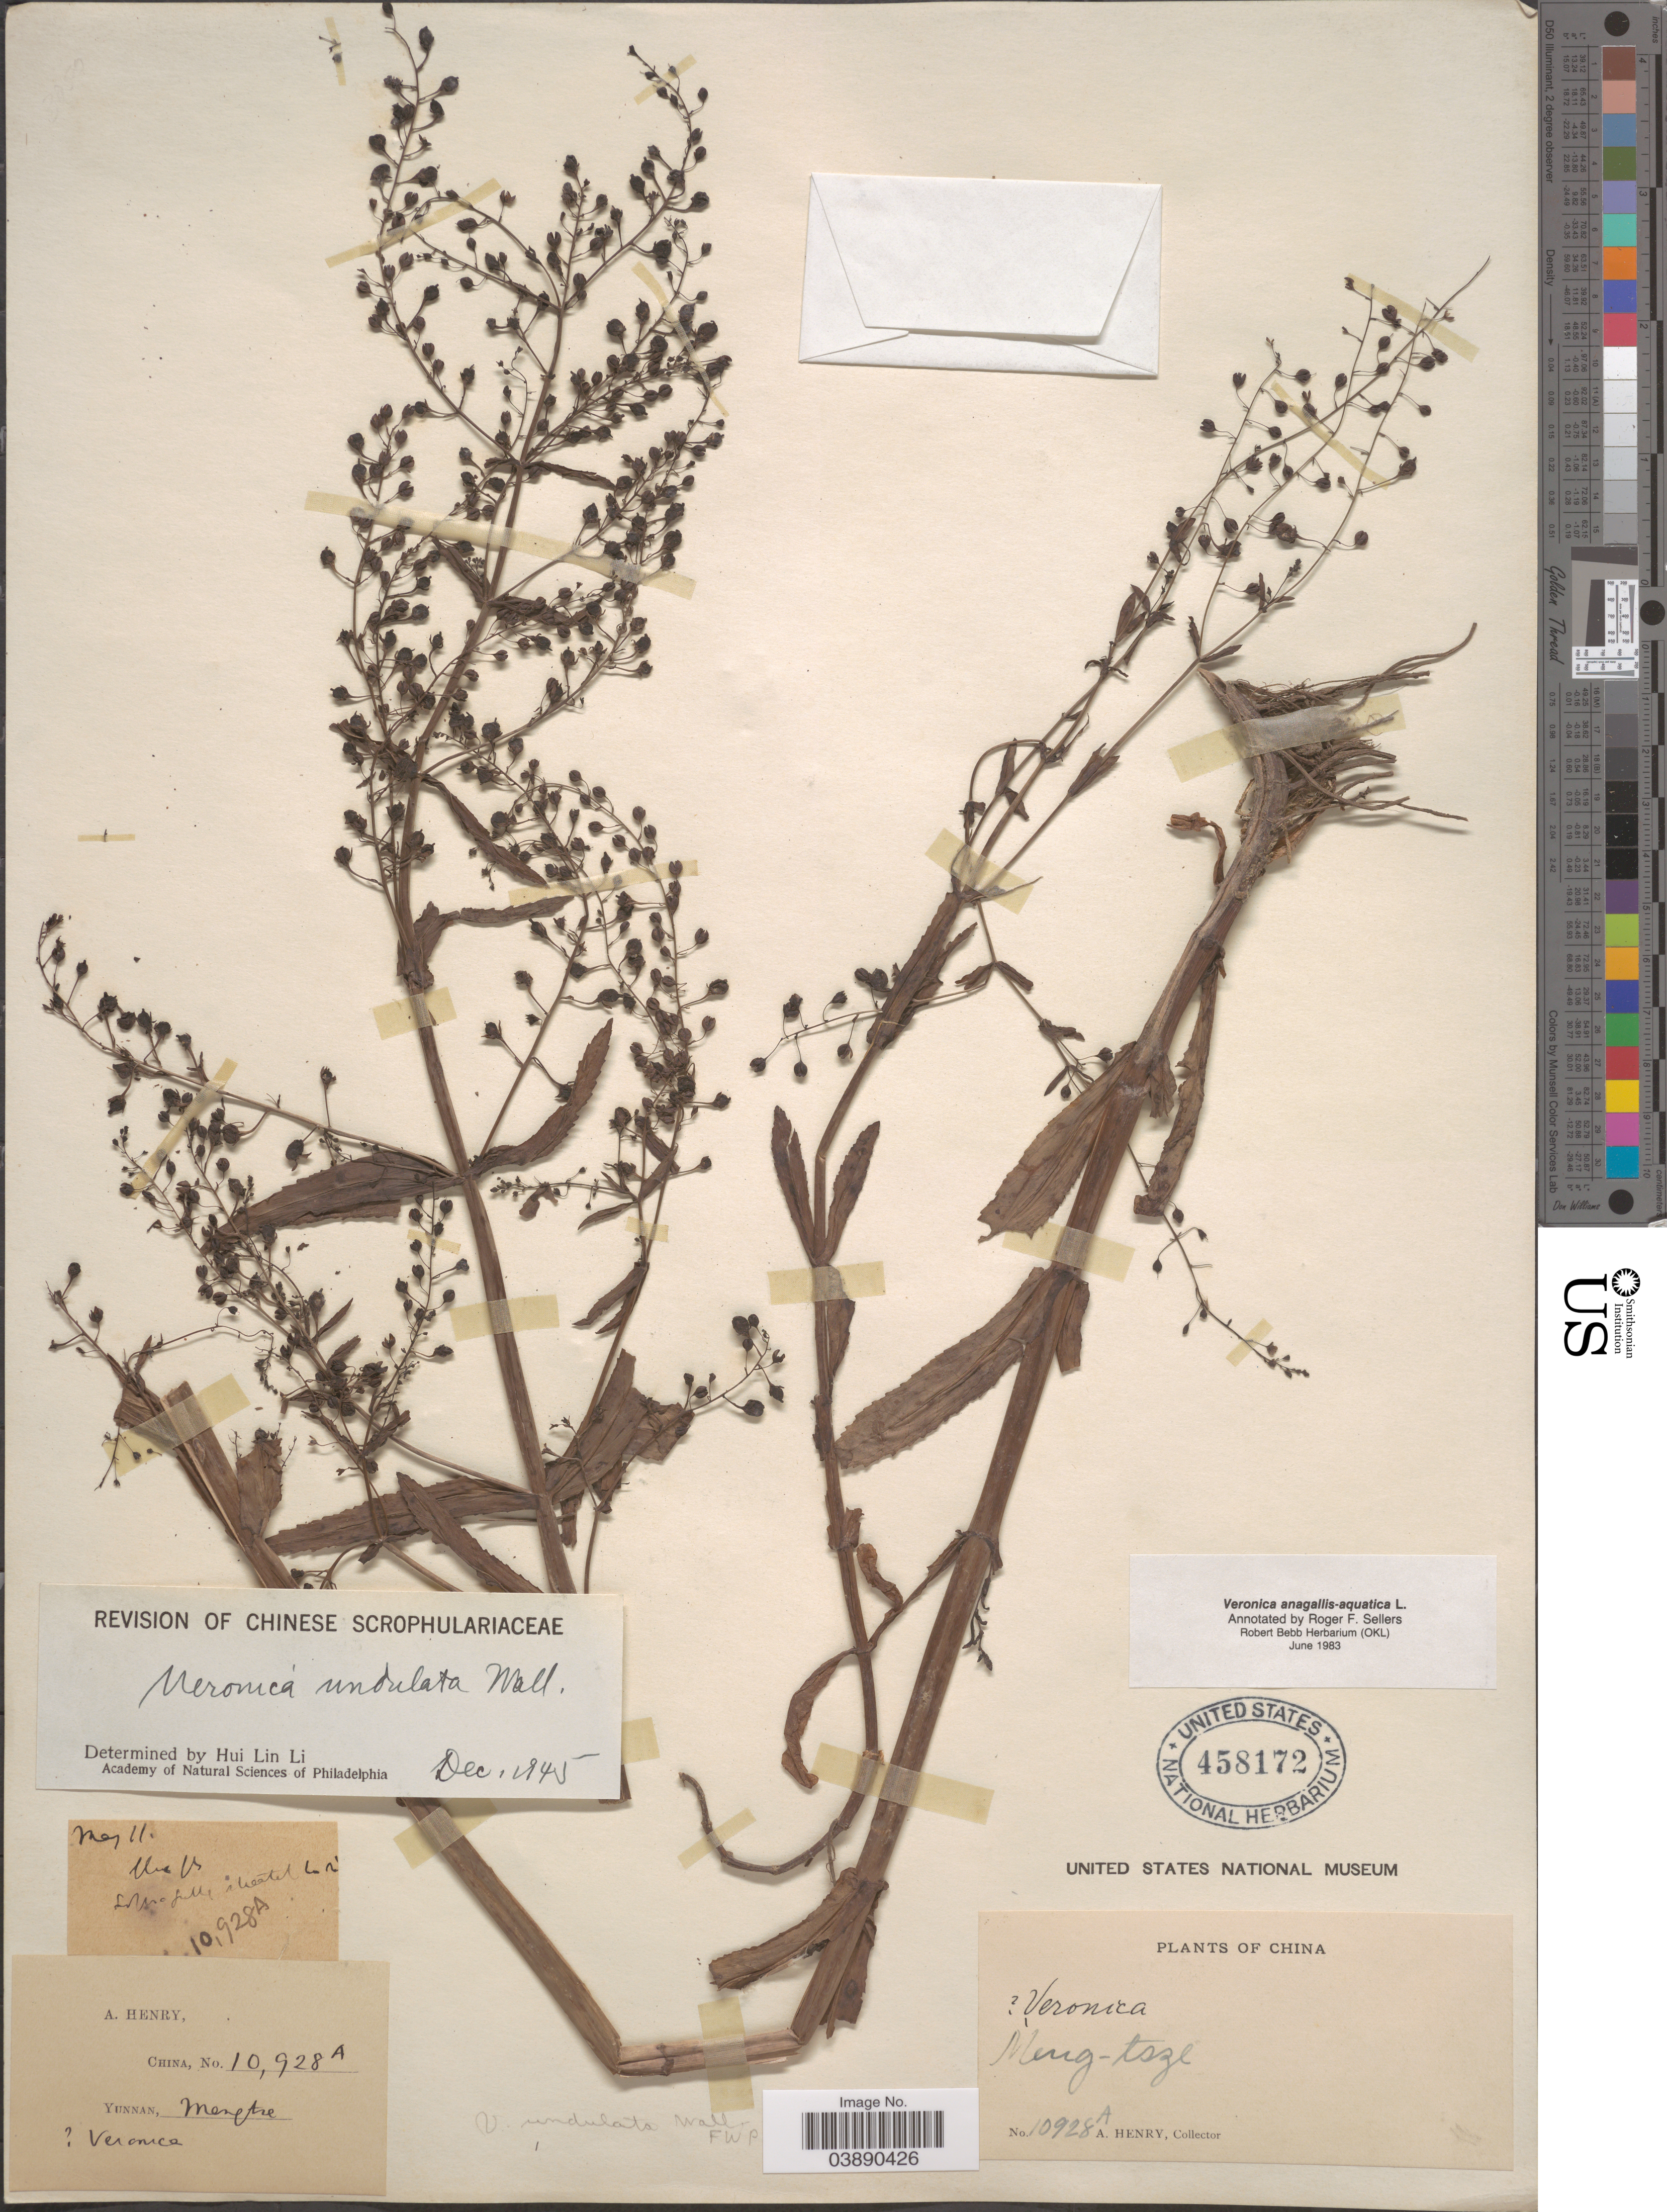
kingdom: Plantae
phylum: Tracheophyta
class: Magnoliopsida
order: Lamiales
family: Plantaginaceae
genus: Veronica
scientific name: Veronica undulata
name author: Wall.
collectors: A. Henry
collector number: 10928 A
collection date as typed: Transcribed d/m/y: /5/11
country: China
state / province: Yunnan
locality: Meng-tsze.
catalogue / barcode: US 458172